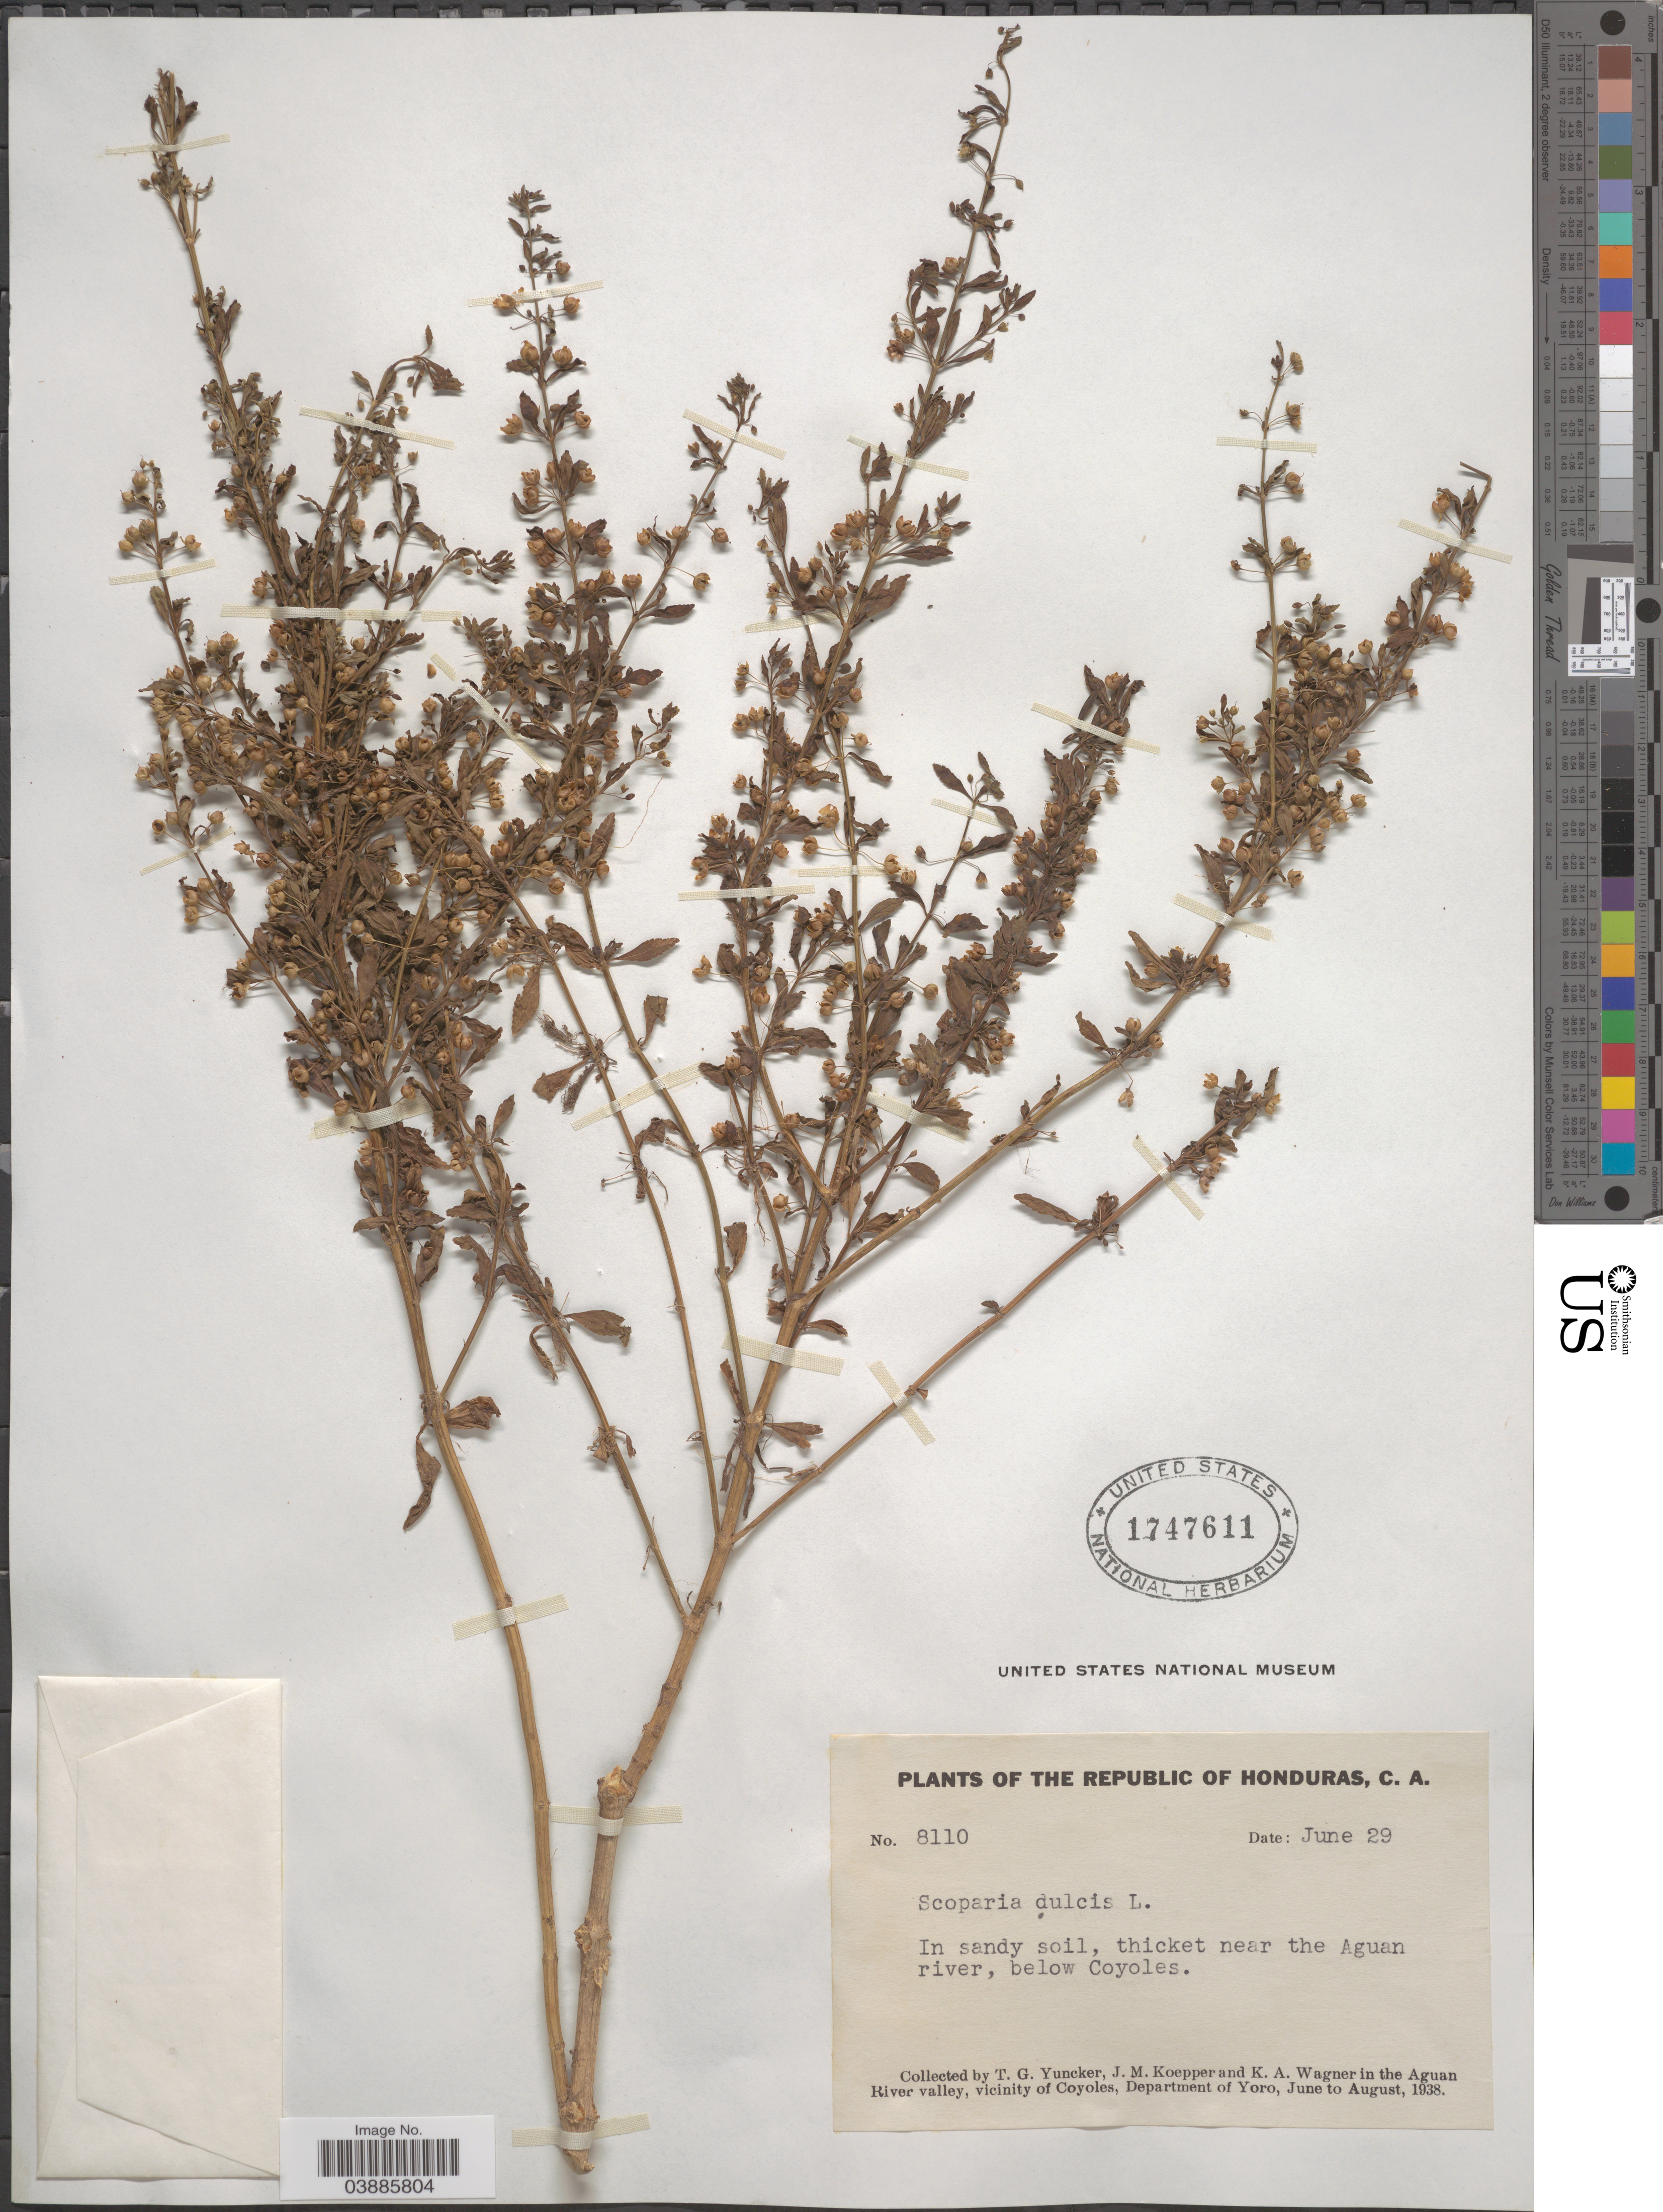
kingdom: Plantae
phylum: Tracheophyta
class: Magnoliopsida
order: Lamiales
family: Plantaginaceae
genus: Scoparia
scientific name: Scoparia dulcis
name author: L.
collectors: T. G. Yuncker, J. M. Koepper & K. A. Wagner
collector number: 8110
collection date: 1938-06-29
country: Honduras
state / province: Yoro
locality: In sandy soil, thicket near the Aguan river, below Coyoles. In the Aguan River valley, vicinity of Coyoles, Department of Yoro.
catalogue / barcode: US 1747611